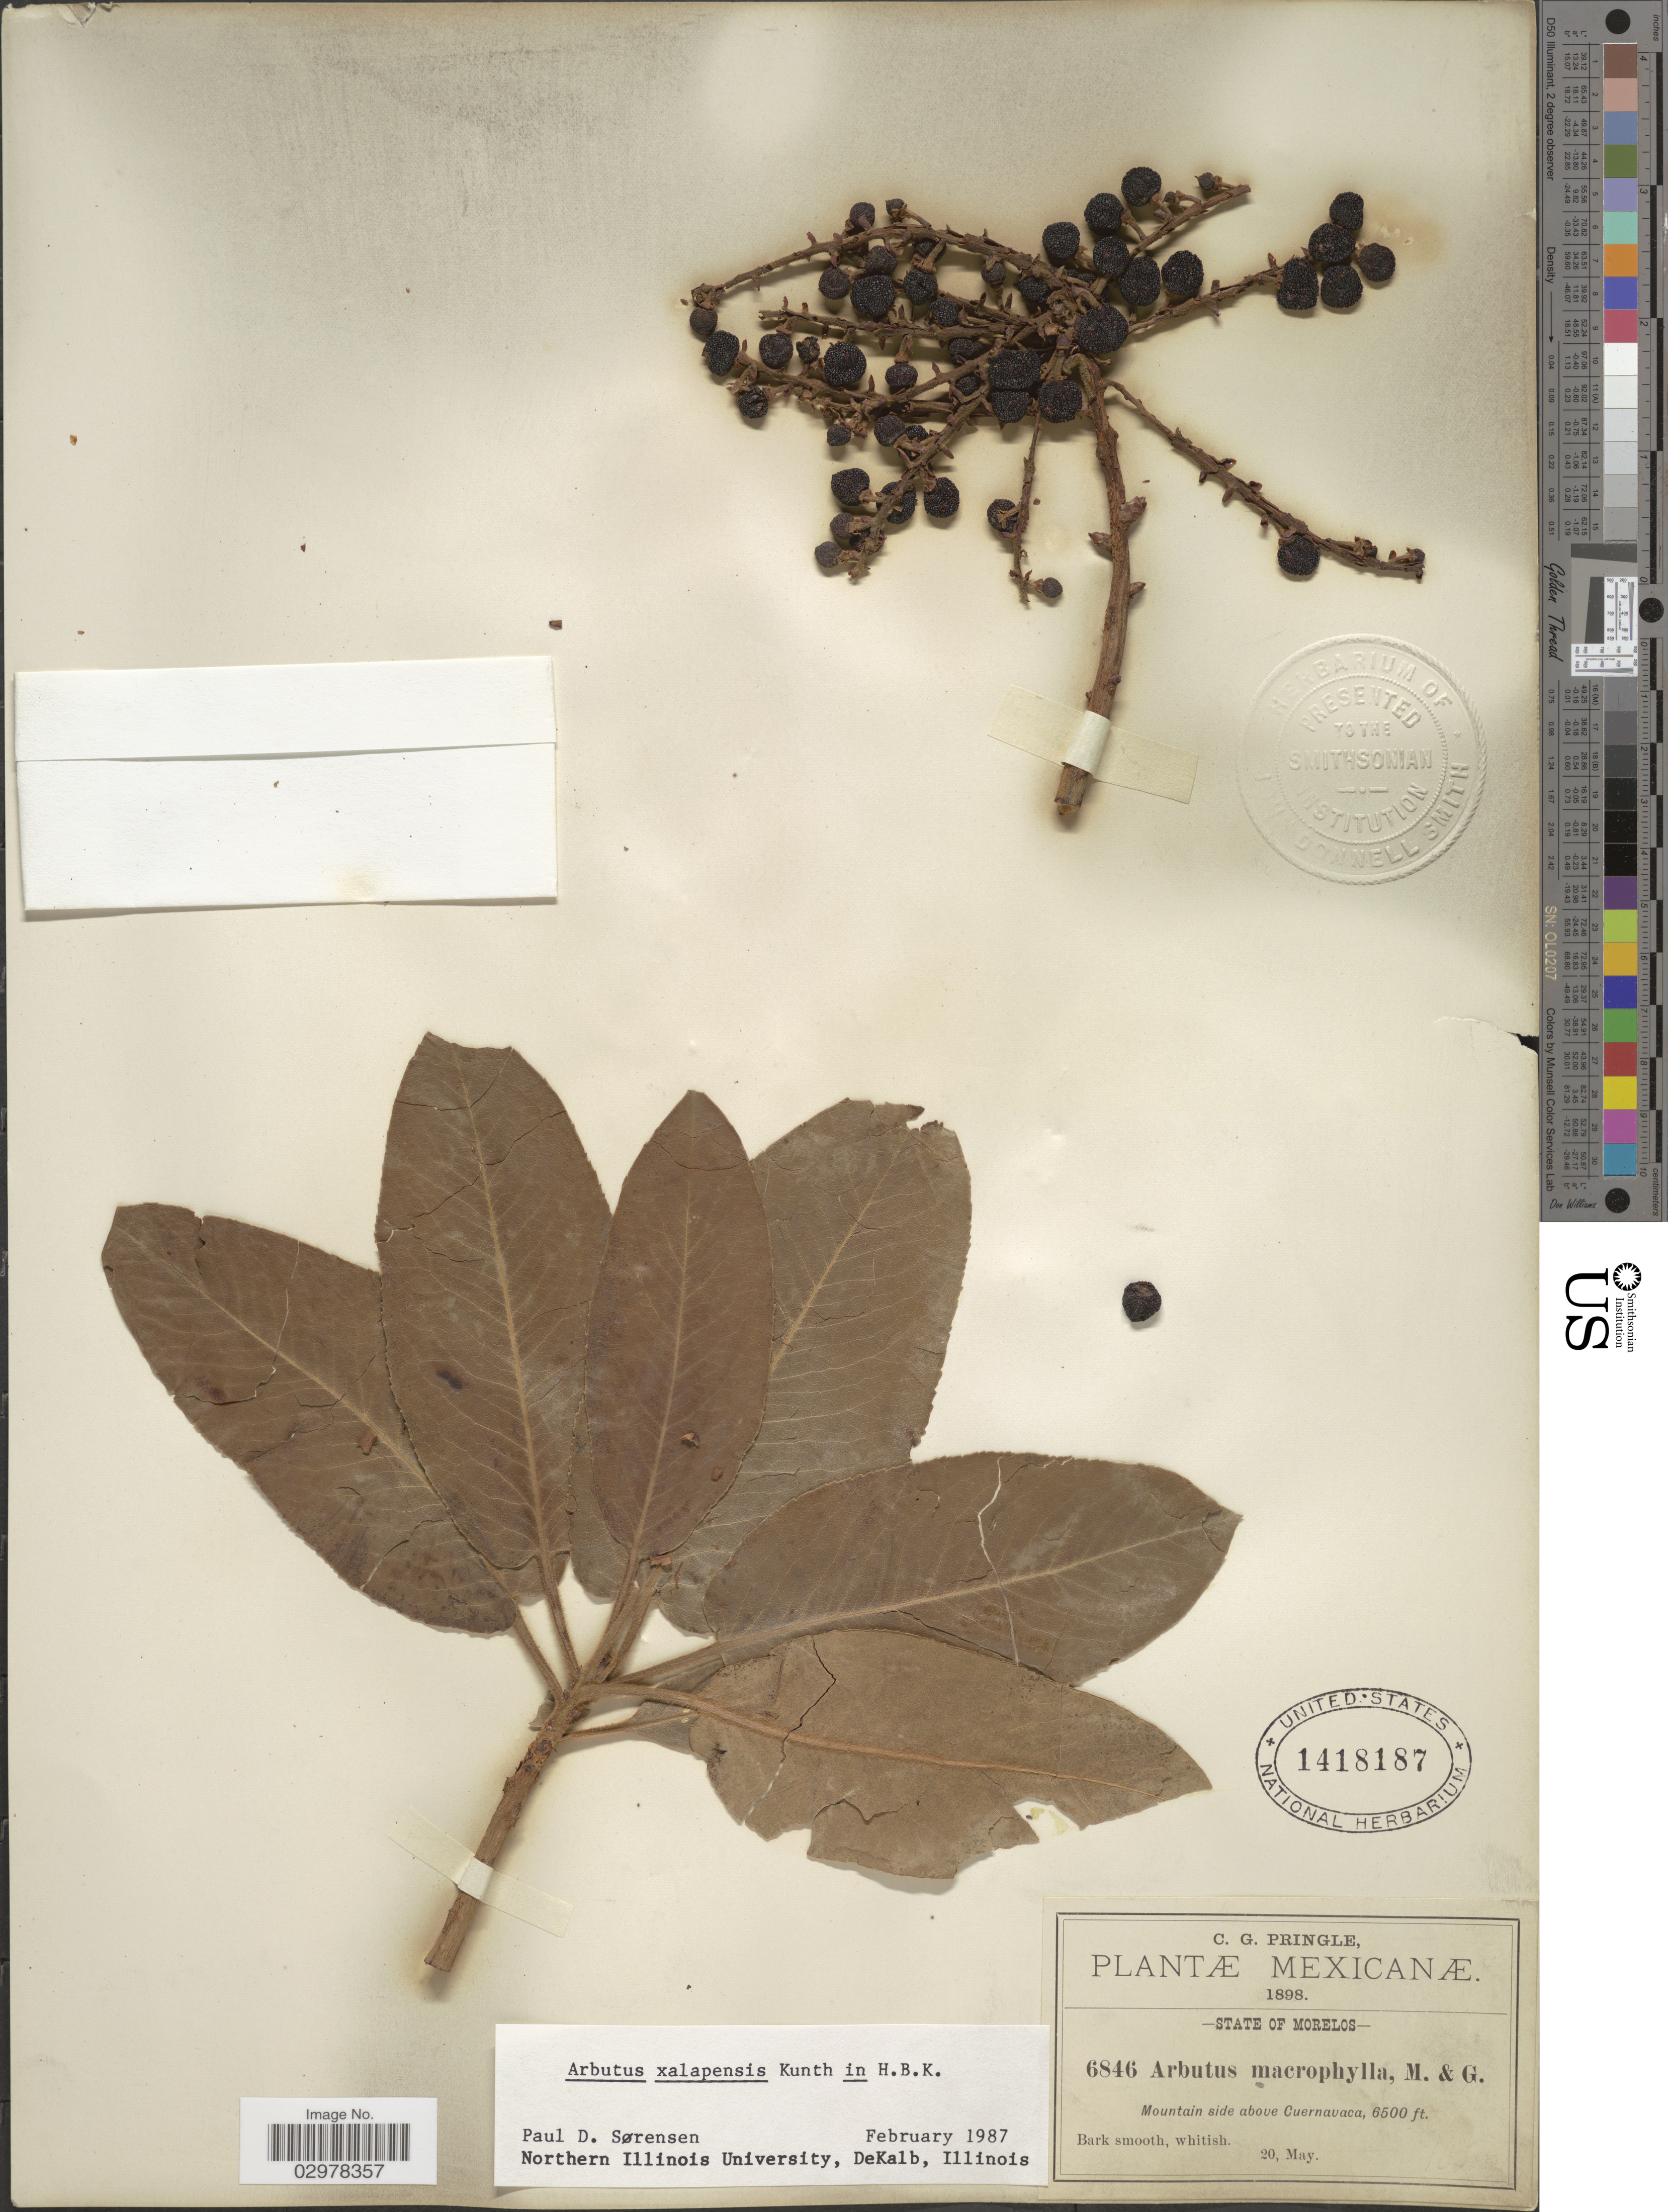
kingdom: Plantae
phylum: Tracheophyta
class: Magnoliopsida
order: Ericales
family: Ericaceae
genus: Arbutus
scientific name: Arbutus xalapensis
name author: Kunth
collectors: C. G. Pringle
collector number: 6846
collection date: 1898-05-20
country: Mexico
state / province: Morelos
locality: Mountain side above Cuernavaca.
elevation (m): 1981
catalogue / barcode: US 1418187